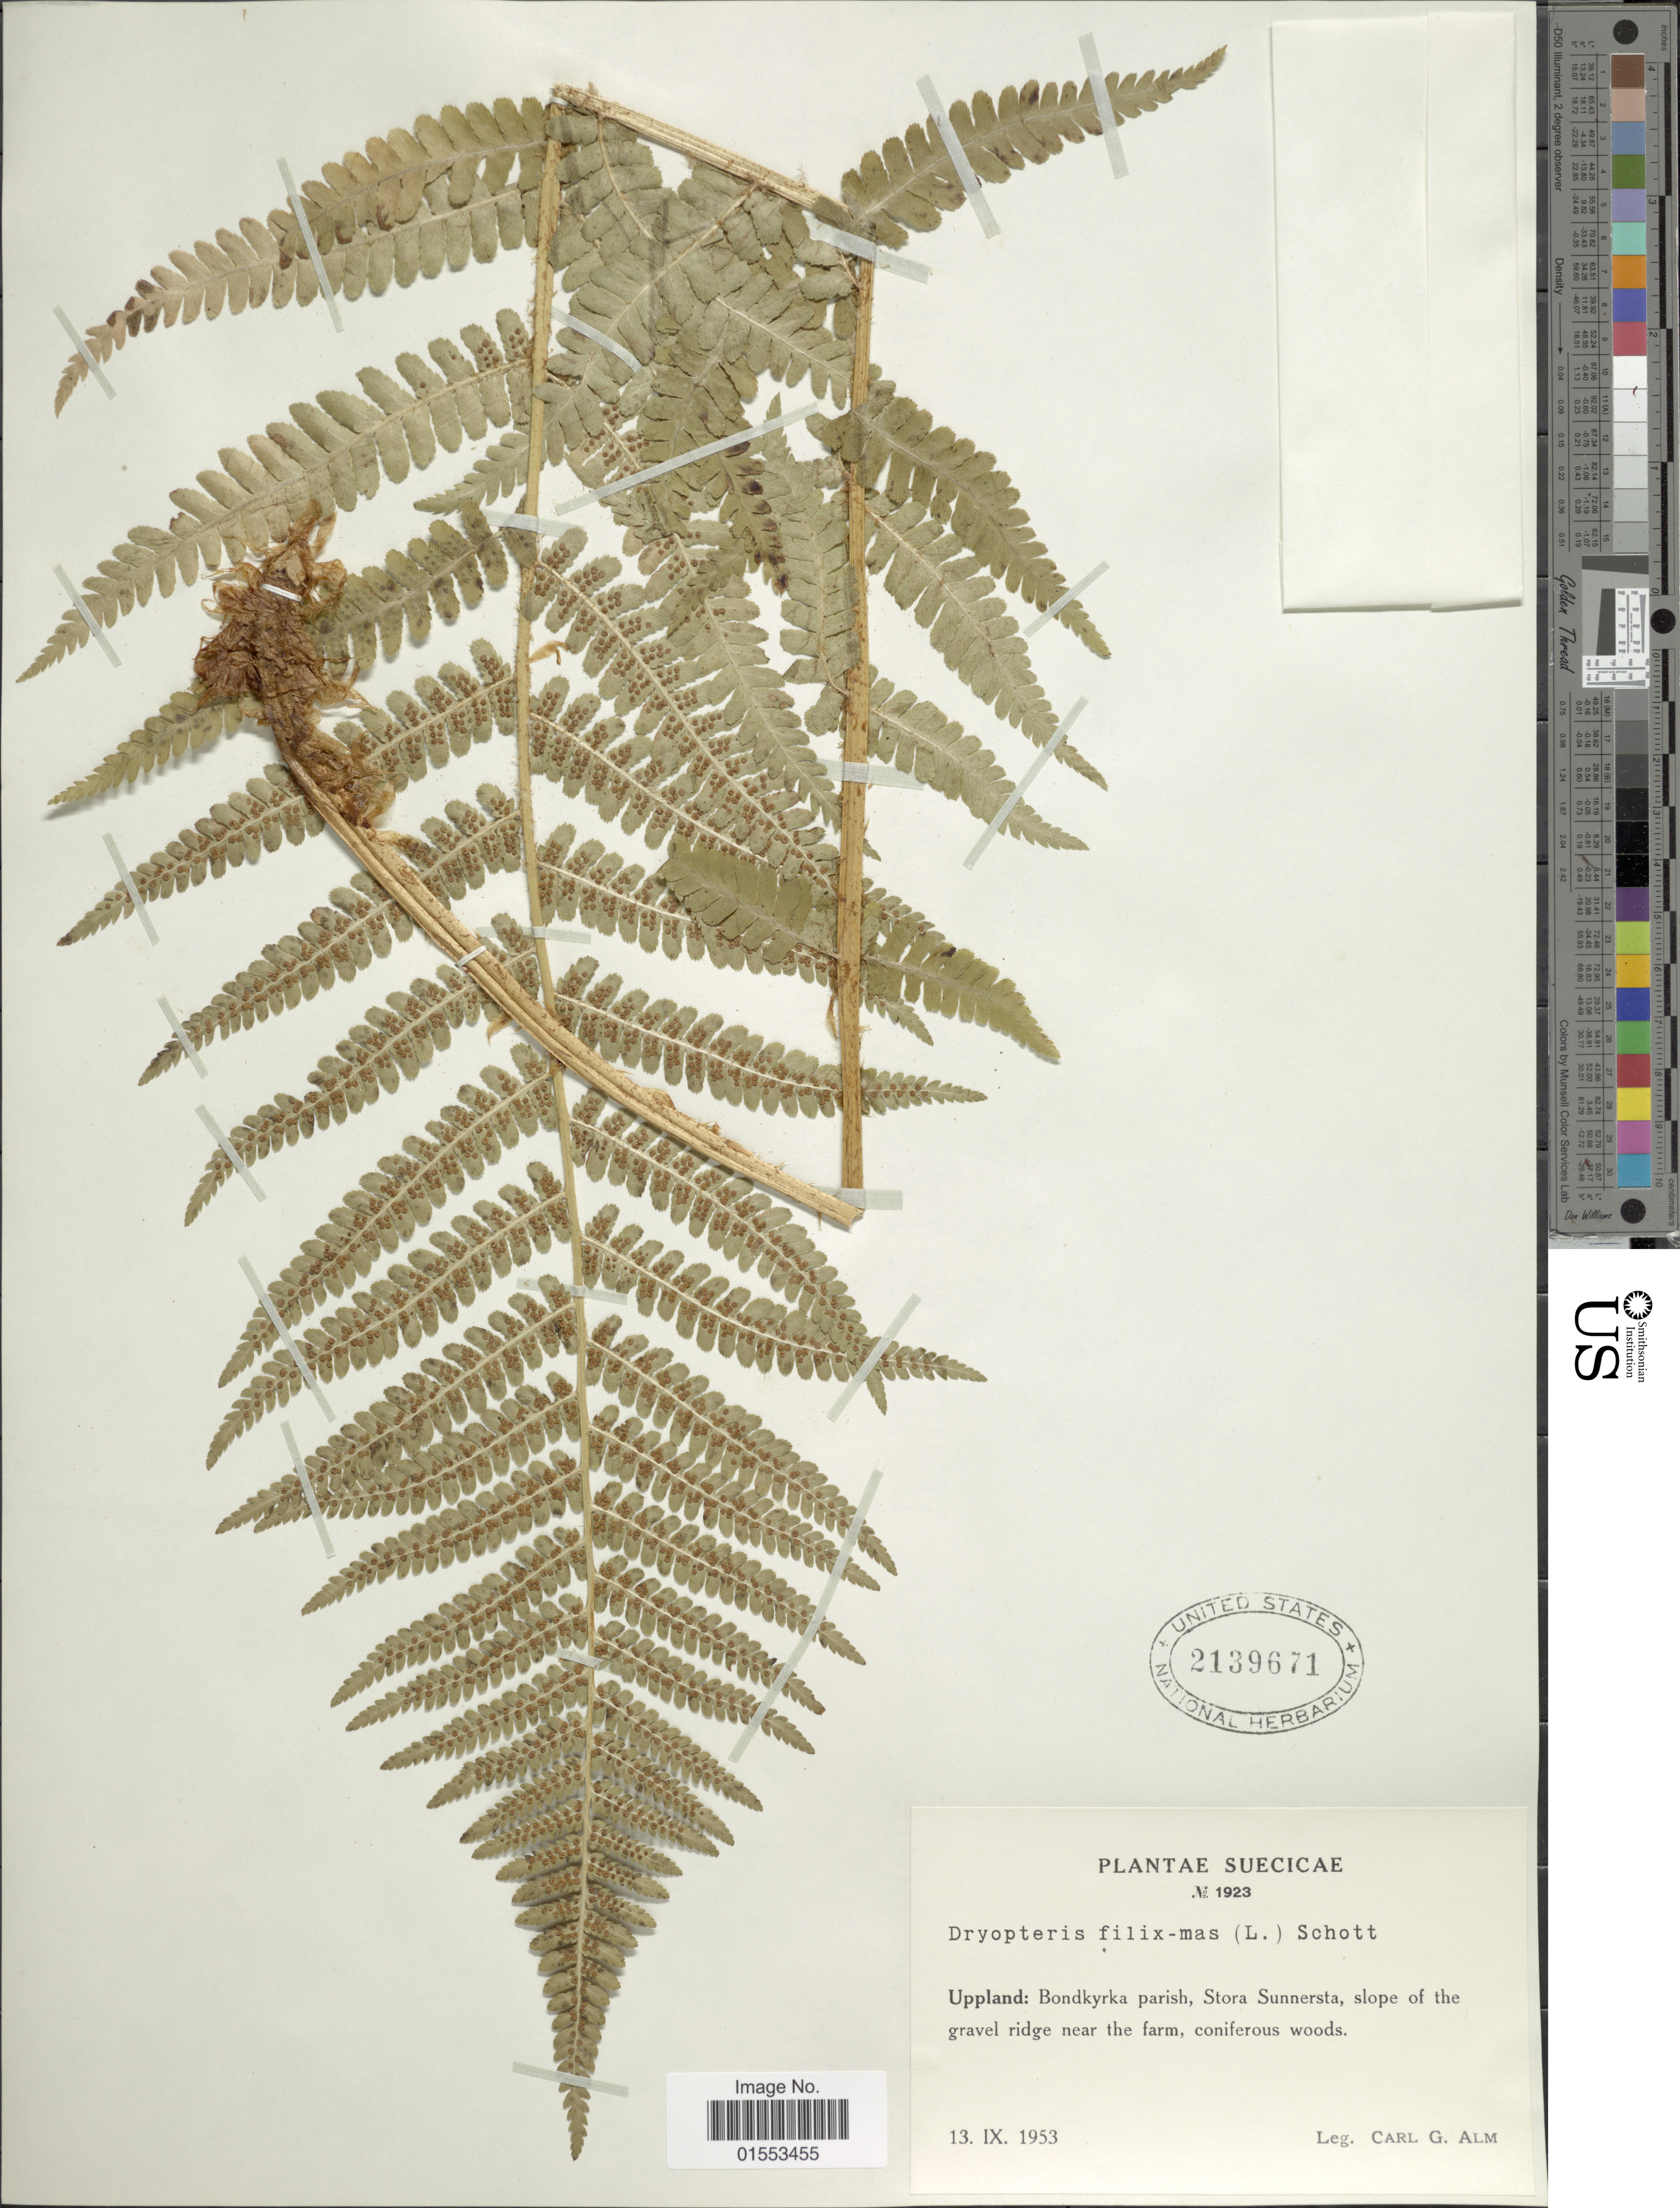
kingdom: Plantae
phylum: Tracheophyta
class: Polypodiopsida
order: Polypodiales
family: Dryopteridaceae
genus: Dryopteris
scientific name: Dryopteris filix-mas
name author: (L.) Schott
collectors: C. G. Alm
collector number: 1923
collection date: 1953-09-13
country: Sweden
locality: Suecicae, Uppland: Bondkyrka parish, Stora Sunnersta, slope of the gravel ridge near the farm, conferous woods.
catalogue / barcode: US 2139671